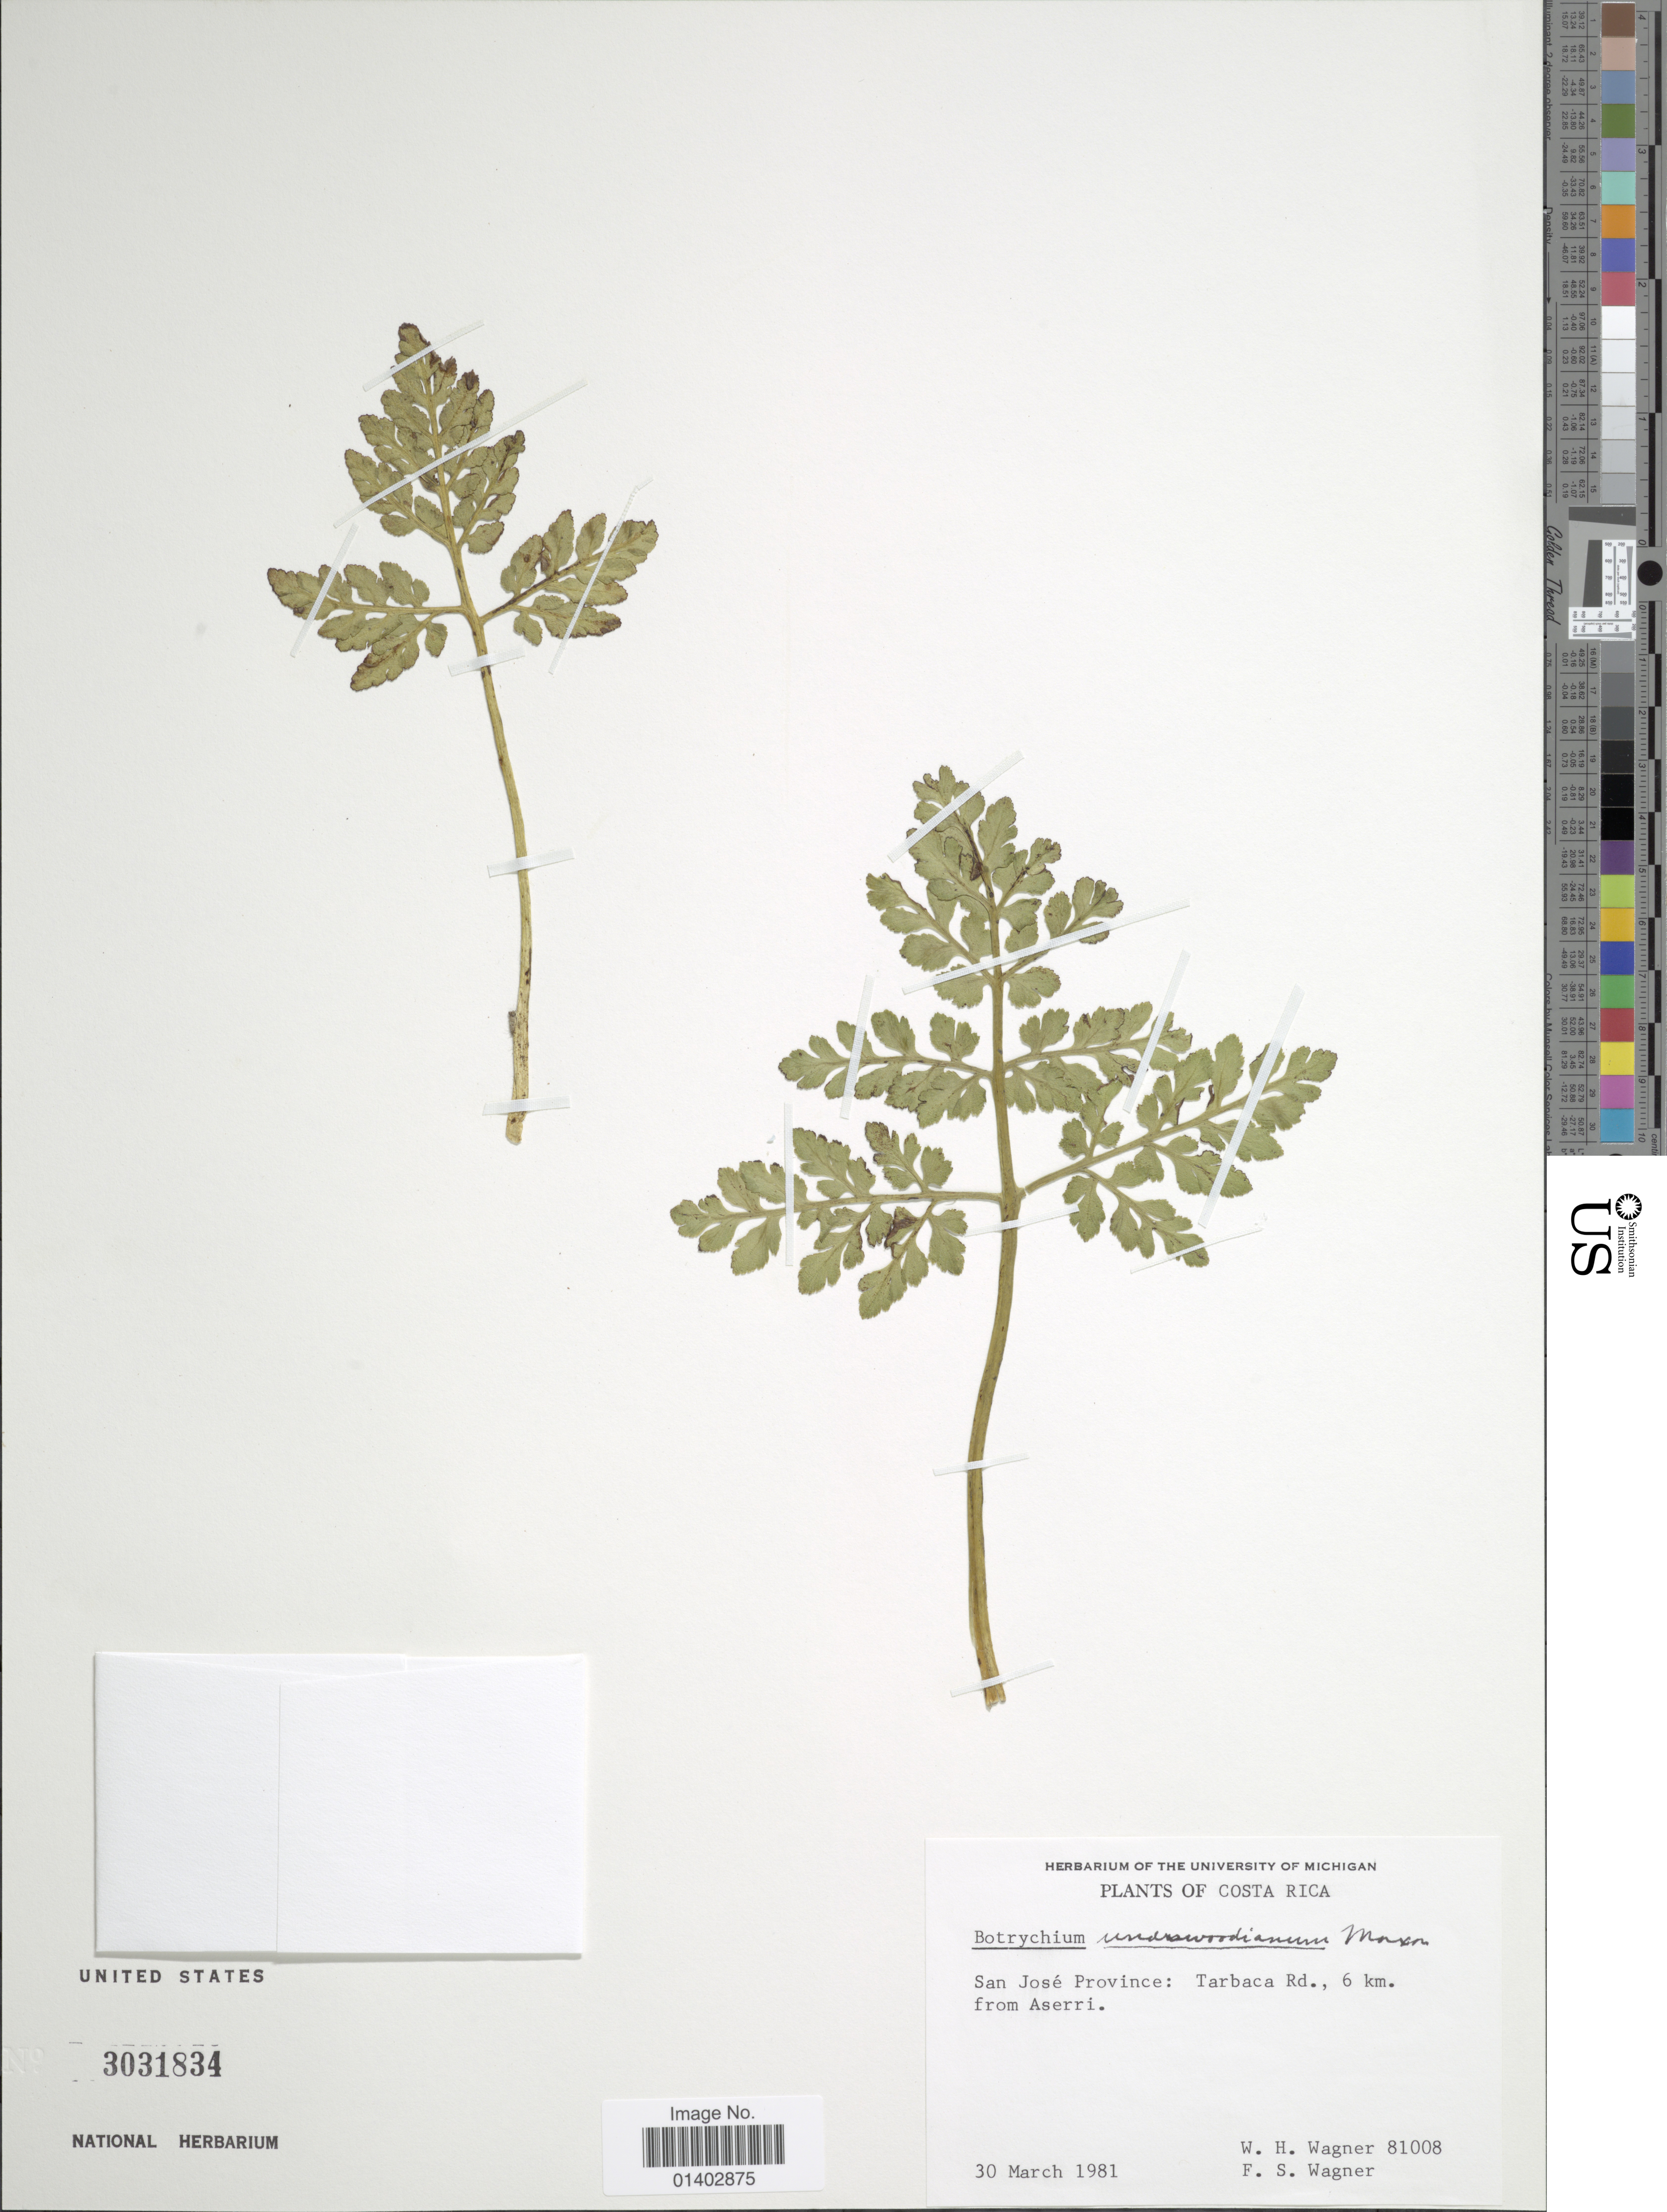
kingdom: Plantae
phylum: Tracheophyta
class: Polypodiopsida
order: Ophioglossales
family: Ophioglossaceae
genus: Botrychium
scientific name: Botrychium underwoodianum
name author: Maxon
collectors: W. H. Wagner & F. S. Wagner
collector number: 81008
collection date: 1981-03-30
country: Costa Rica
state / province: San José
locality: Tarbaca Rd., 6 km from Aserri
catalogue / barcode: US 3031834